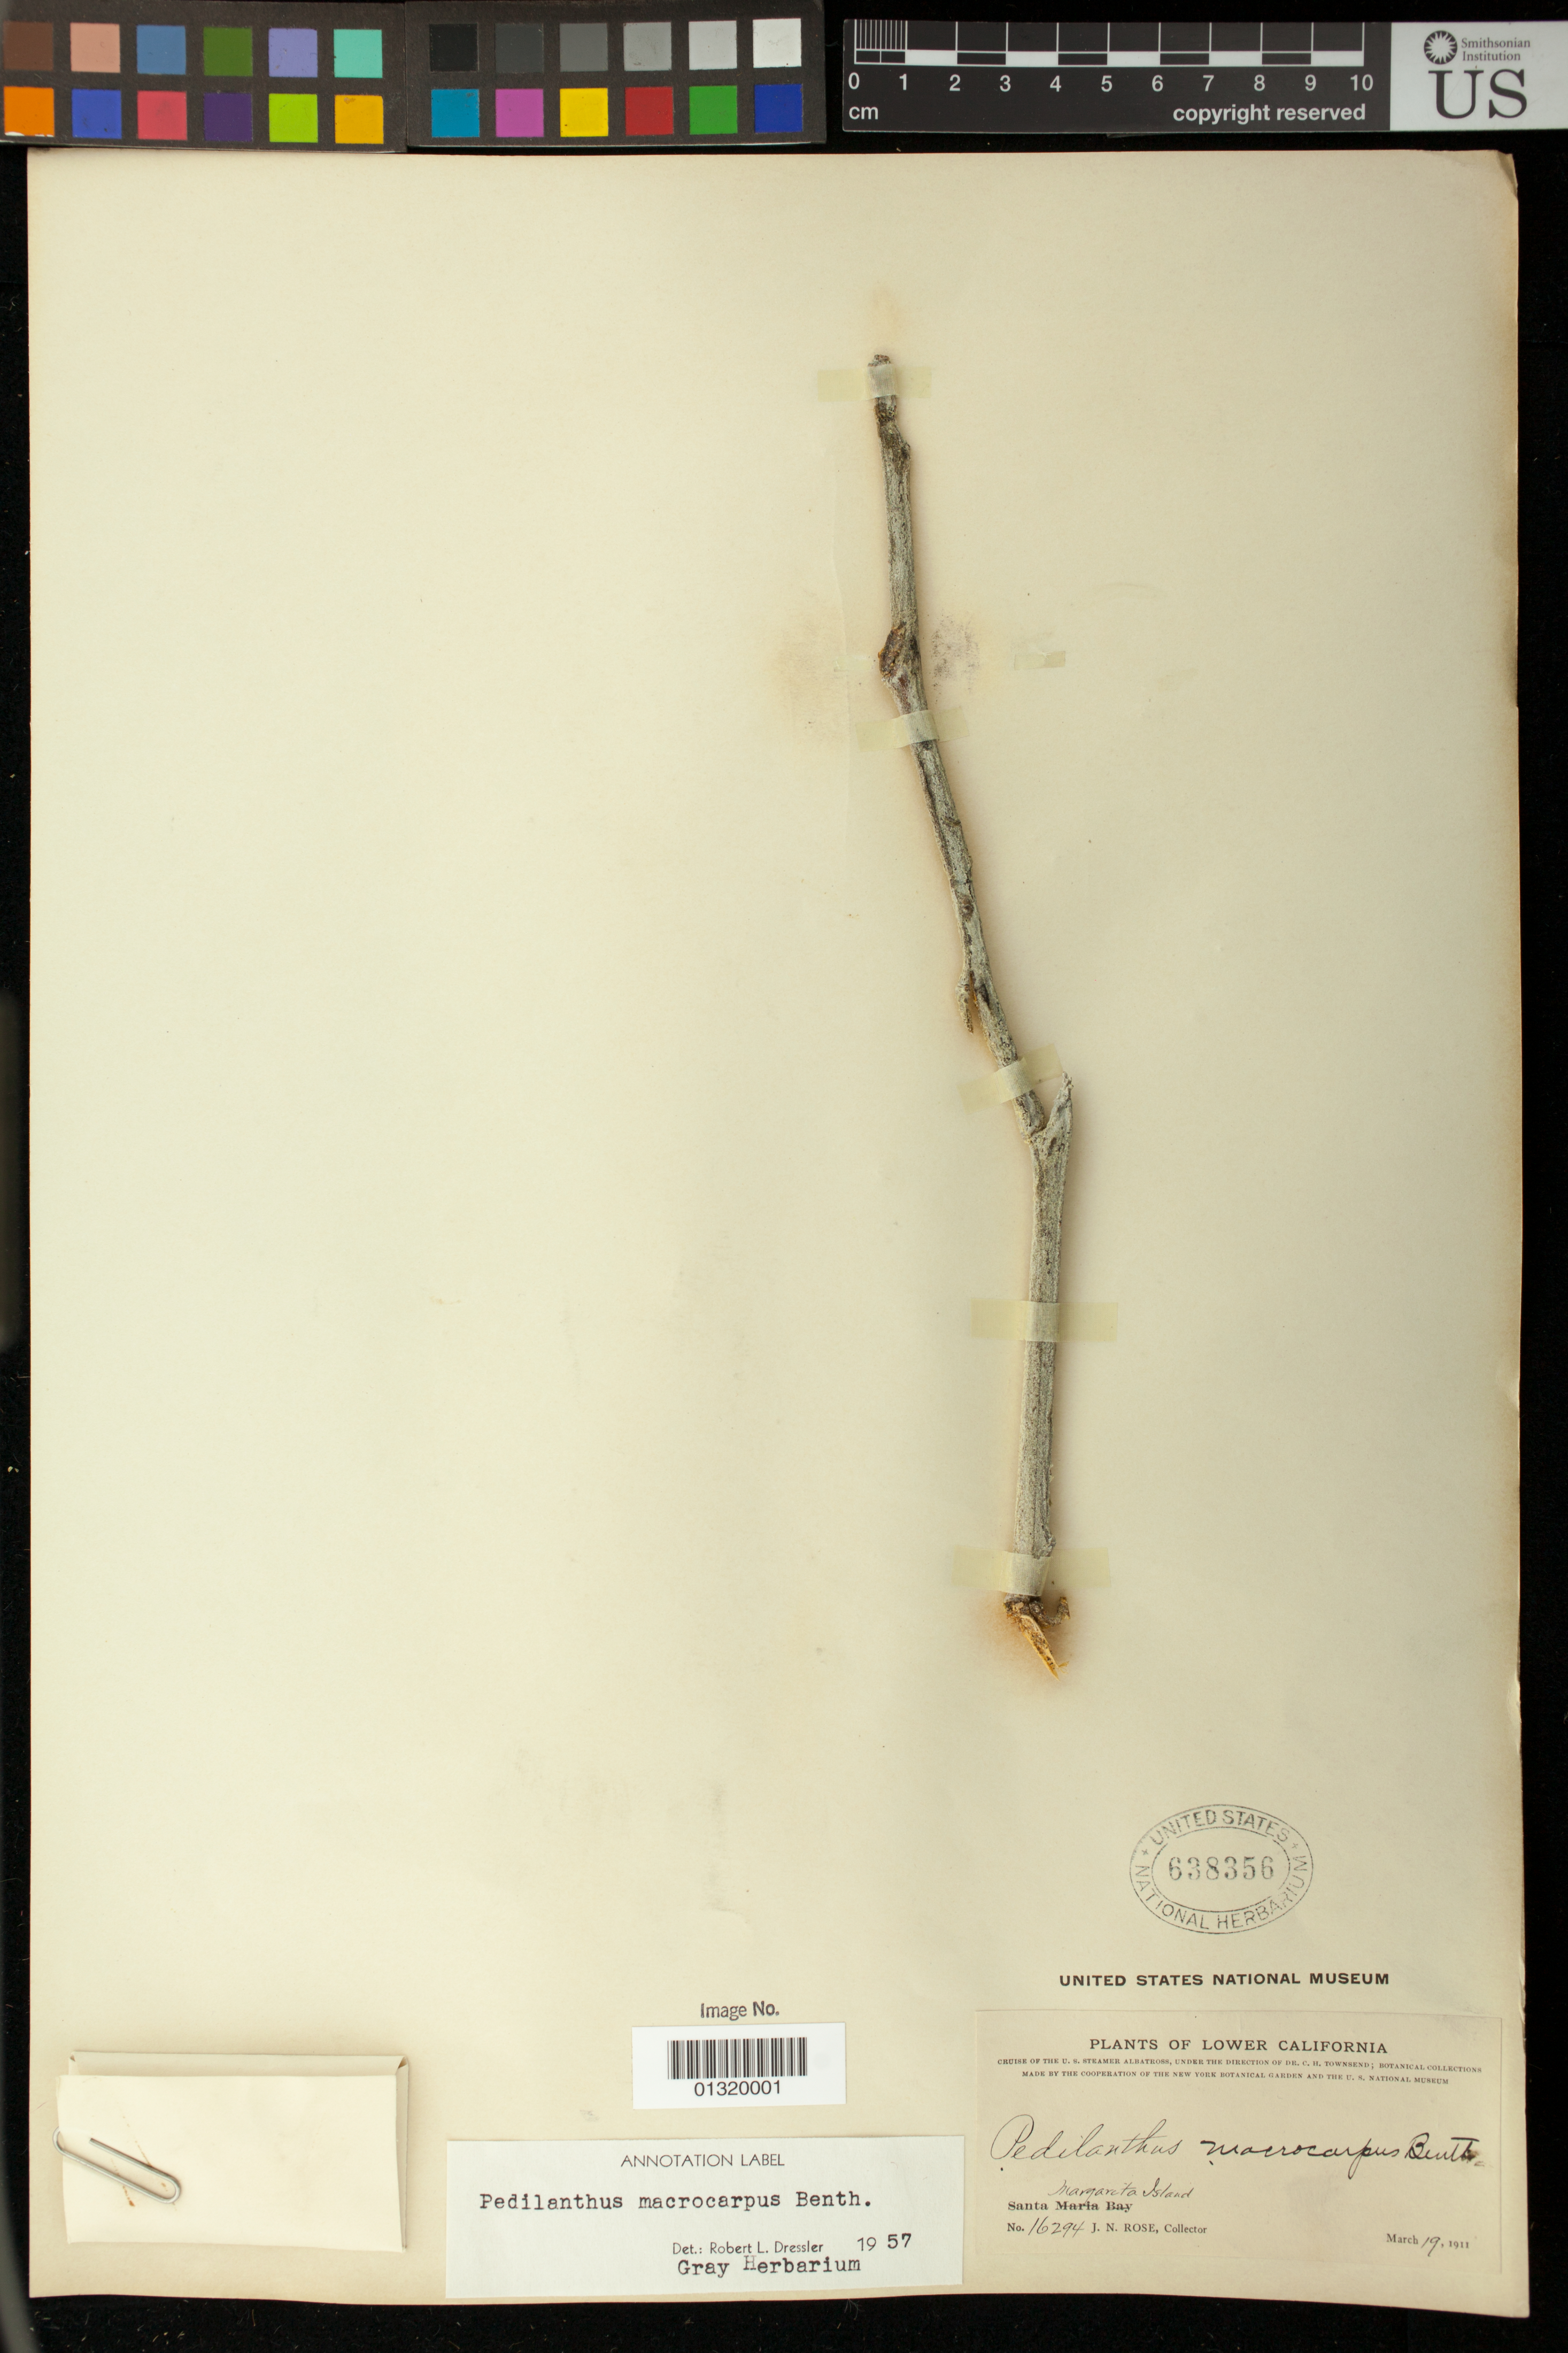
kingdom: Plantae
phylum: Tracheophyta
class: Magnoliopsida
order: Malpighiales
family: Euphorbiaceae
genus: Pedilanthus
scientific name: Pedilanthus macrocarpus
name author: Benth.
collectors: J. N. Rose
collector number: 16294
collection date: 1911-03-19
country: Mexico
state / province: Baja California Sur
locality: Santa Margarita Island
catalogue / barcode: US 638356